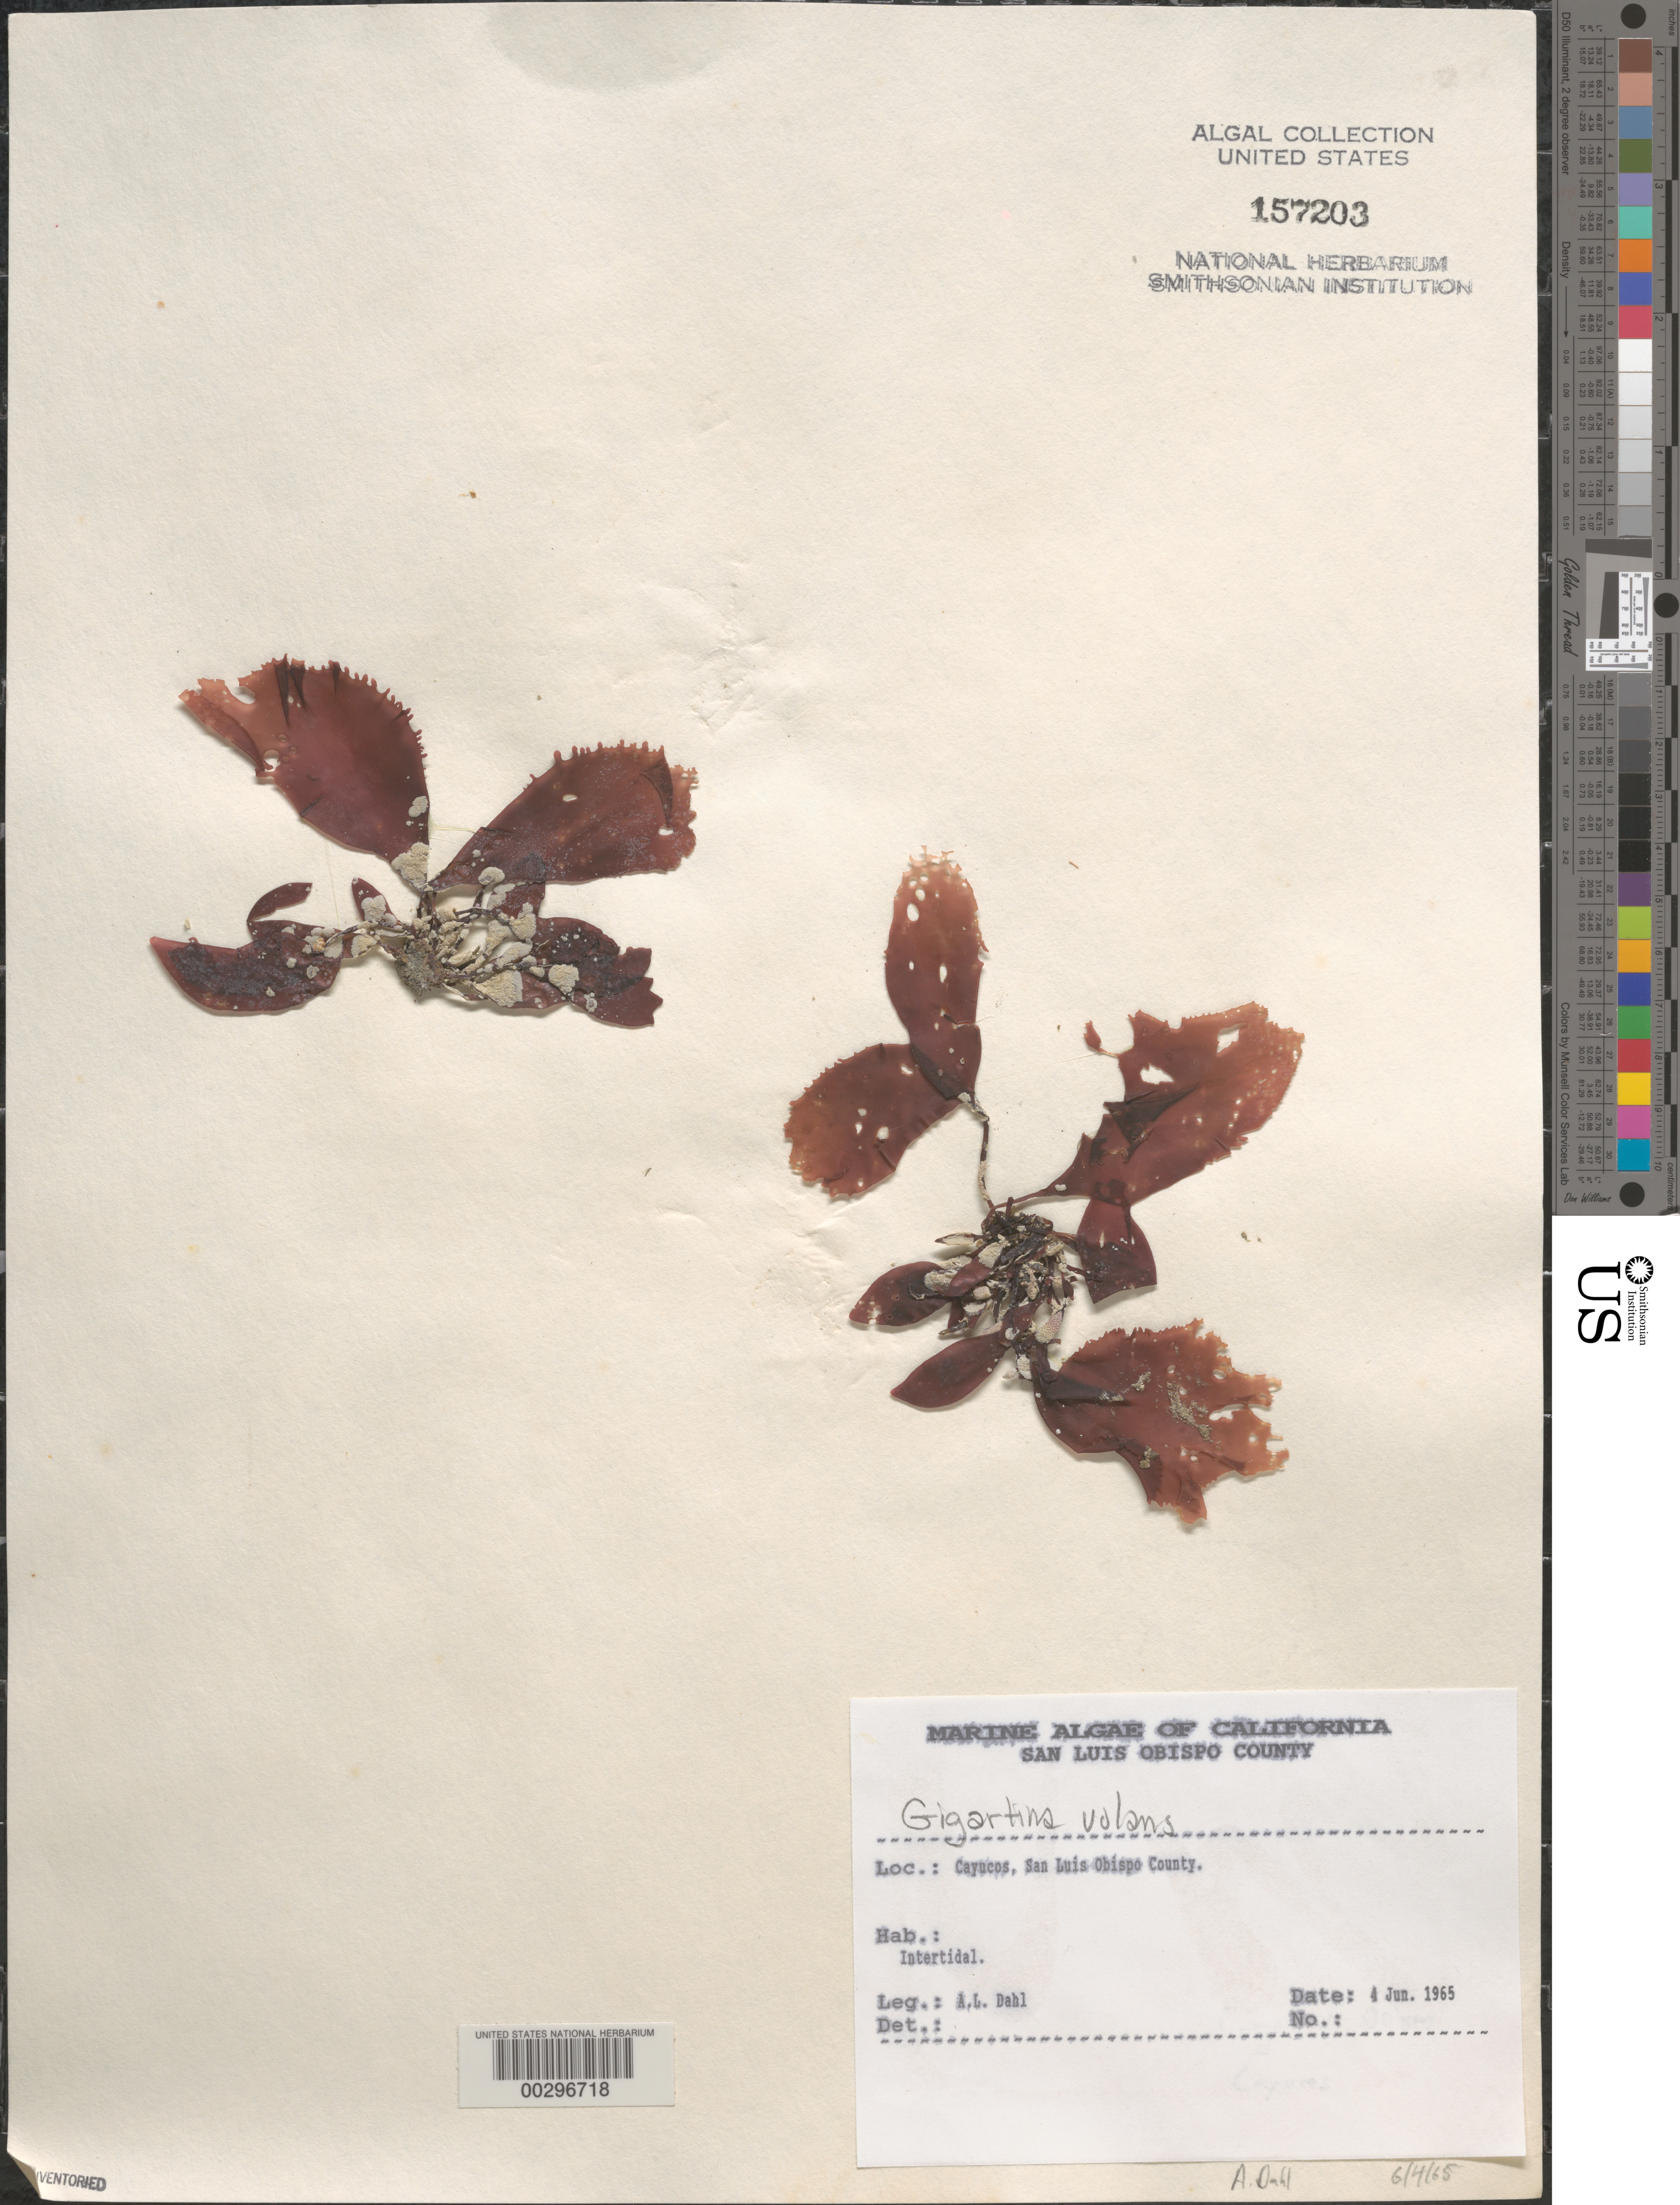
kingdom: Plantae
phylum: Rhodophyta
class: Florideophyceae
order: Gigartinales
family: Gigartinaceae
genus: Mazzaella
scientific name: Mazzaella volans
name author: (C. Agardh) Fredericq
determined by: Algae name updating Project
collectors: A. Dahl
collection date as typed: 04 Jun 1965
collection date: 1965-06-04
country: United States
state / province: California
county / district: San Luis Obispo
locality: Cayucos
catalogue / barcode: US 157203